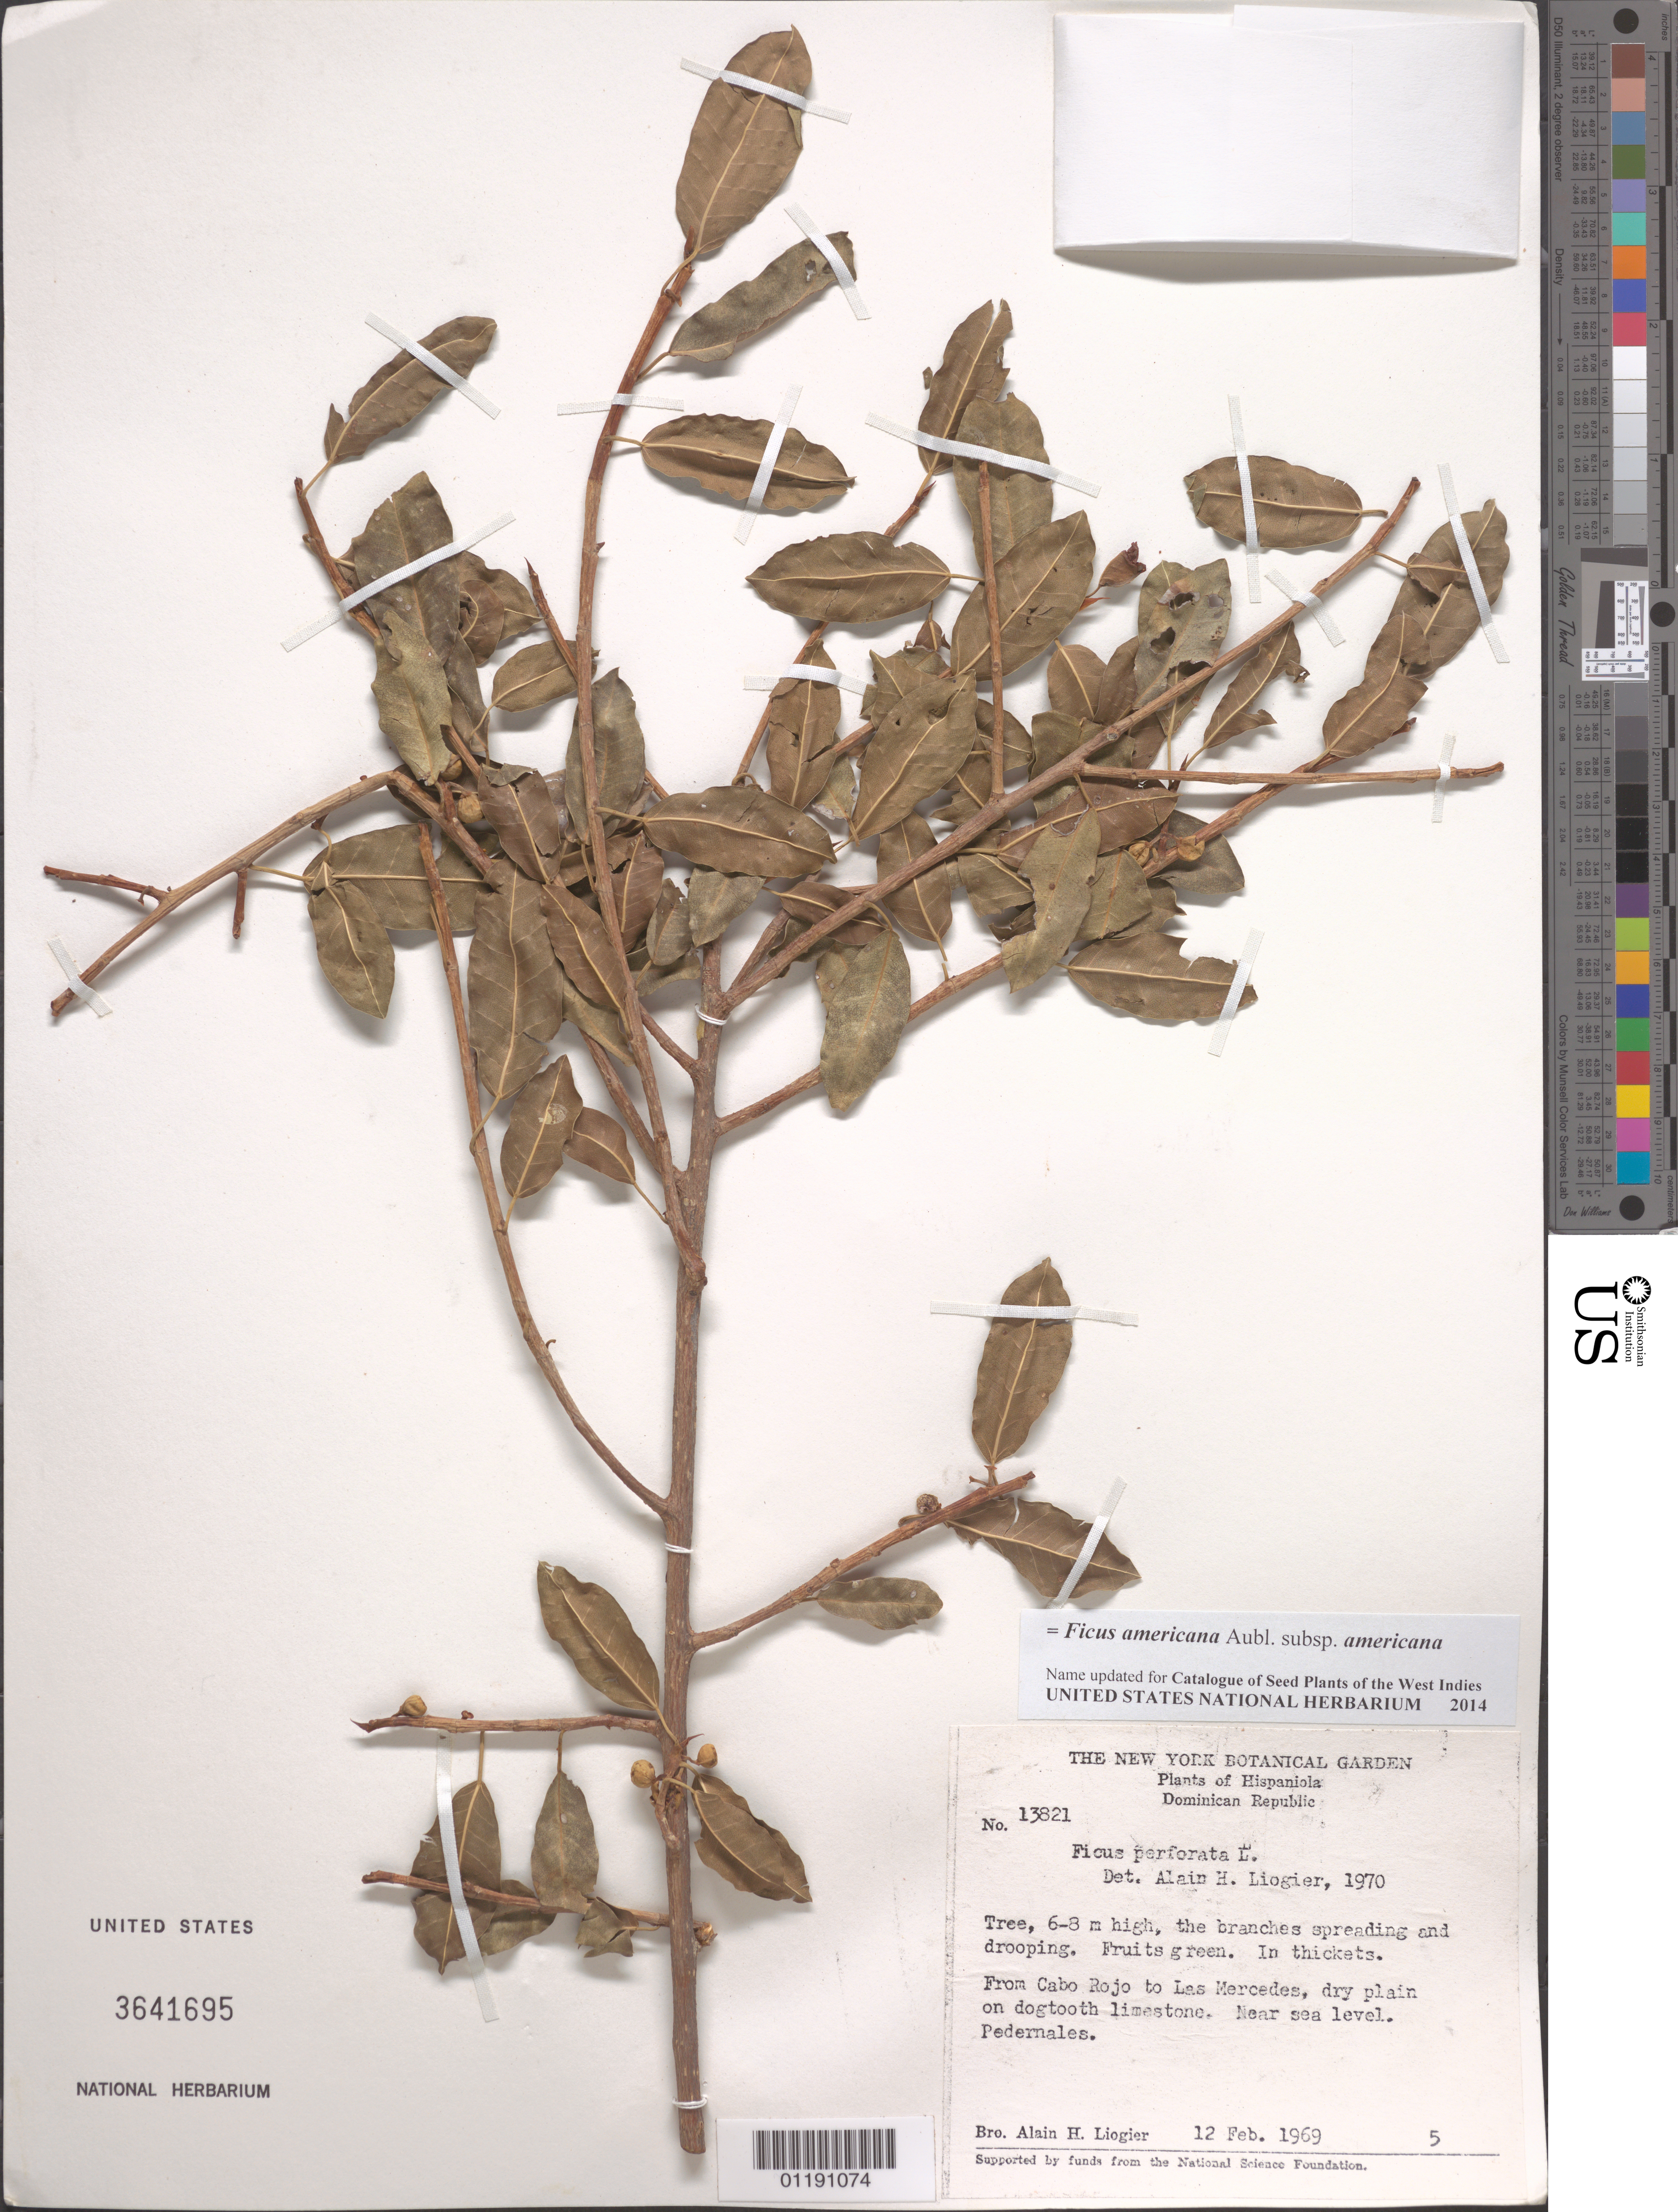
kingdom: Plantae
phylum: Tracheophyta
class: Magnoliopsida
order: Rosales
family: Moraceae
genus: Ficus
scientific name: Ficus americana subsp. americana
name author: Aubl.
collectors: A. H. Liogier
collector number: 13821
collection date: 1969-02-12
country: Dominican Republic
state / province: Pedernales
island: Hispaniola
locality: From Cabo Rojo to Las Mercedes.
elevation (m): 0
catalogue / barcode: US 3641695